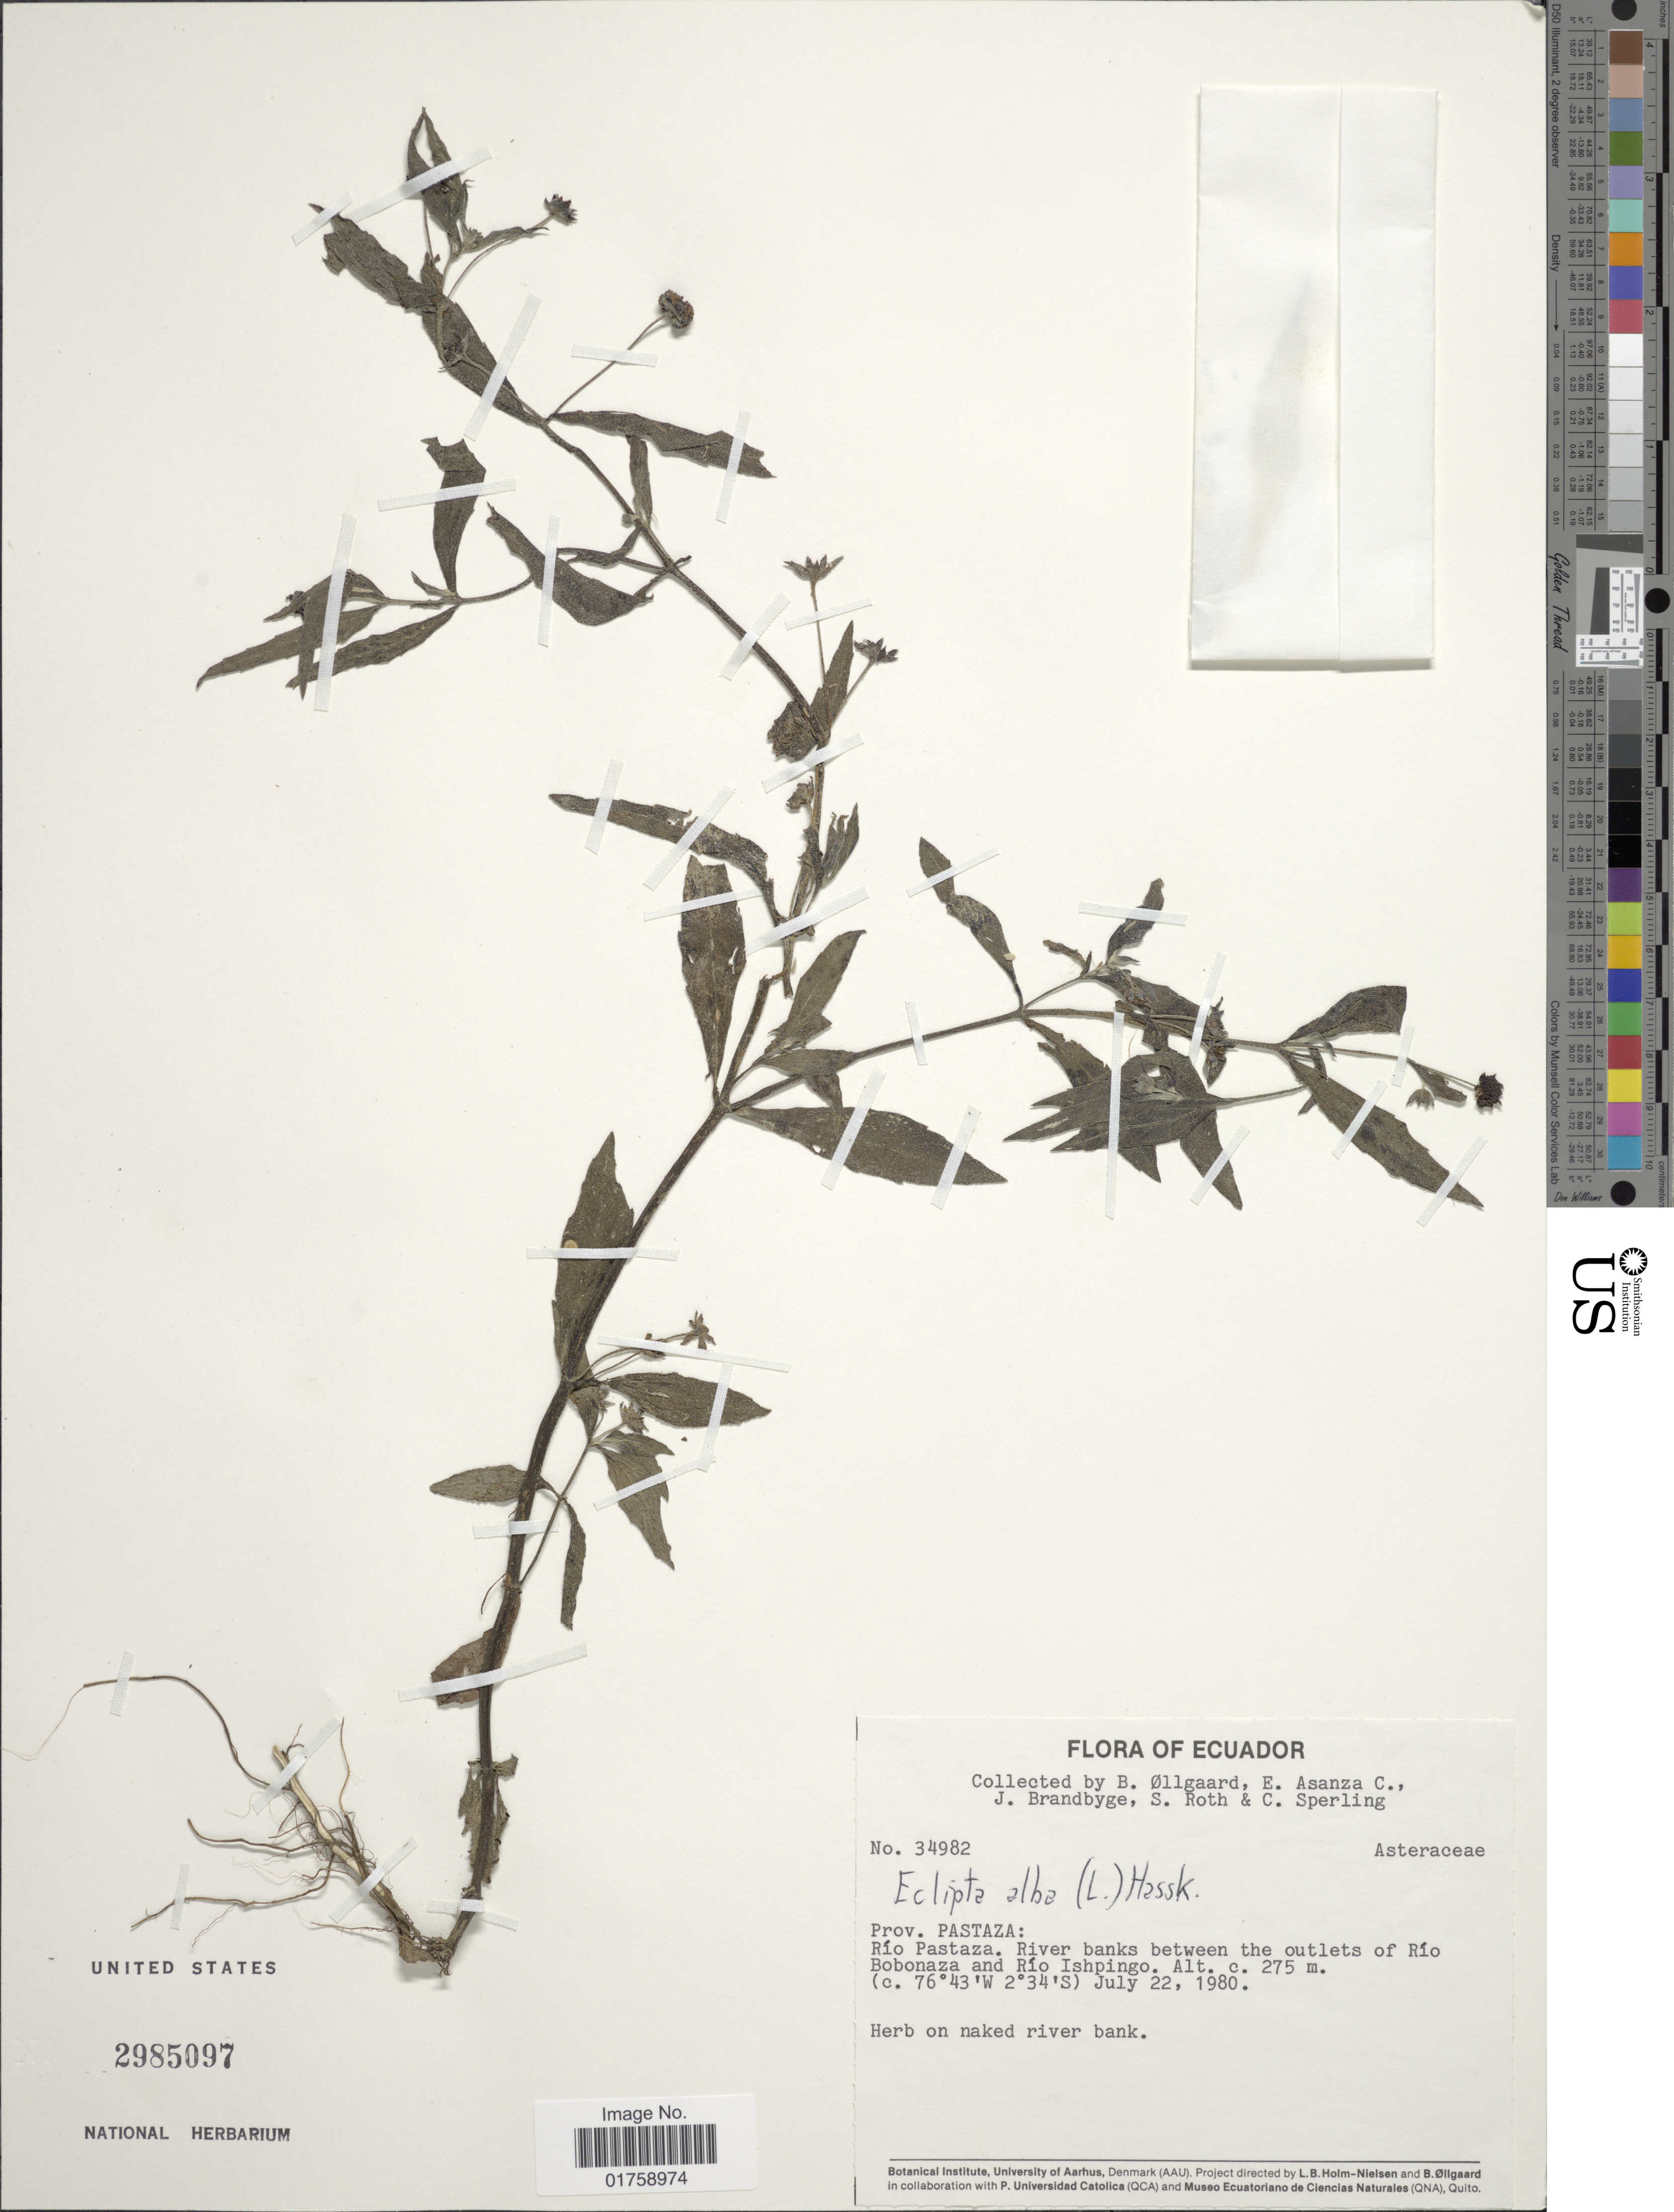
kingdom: Plantae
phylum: Tracheophyta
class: Magnoliopsida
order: Asterales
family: Asteraceae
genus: Eclipta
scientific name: Eclipta prostrata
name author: (L.) L.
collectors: B. Øllgaard, E. Asanza C., J. Brandbyge, S. Roth & C. Sperling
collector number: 34982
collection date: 1980-07-22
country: Ecuador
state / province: Pastaza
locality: Ecuador. Prov. Pastaza: Rio Pastaza. River banks between the outlets of Rio Bobonaza and Rio Ishpingo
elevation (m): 275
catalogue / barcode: US 2985097